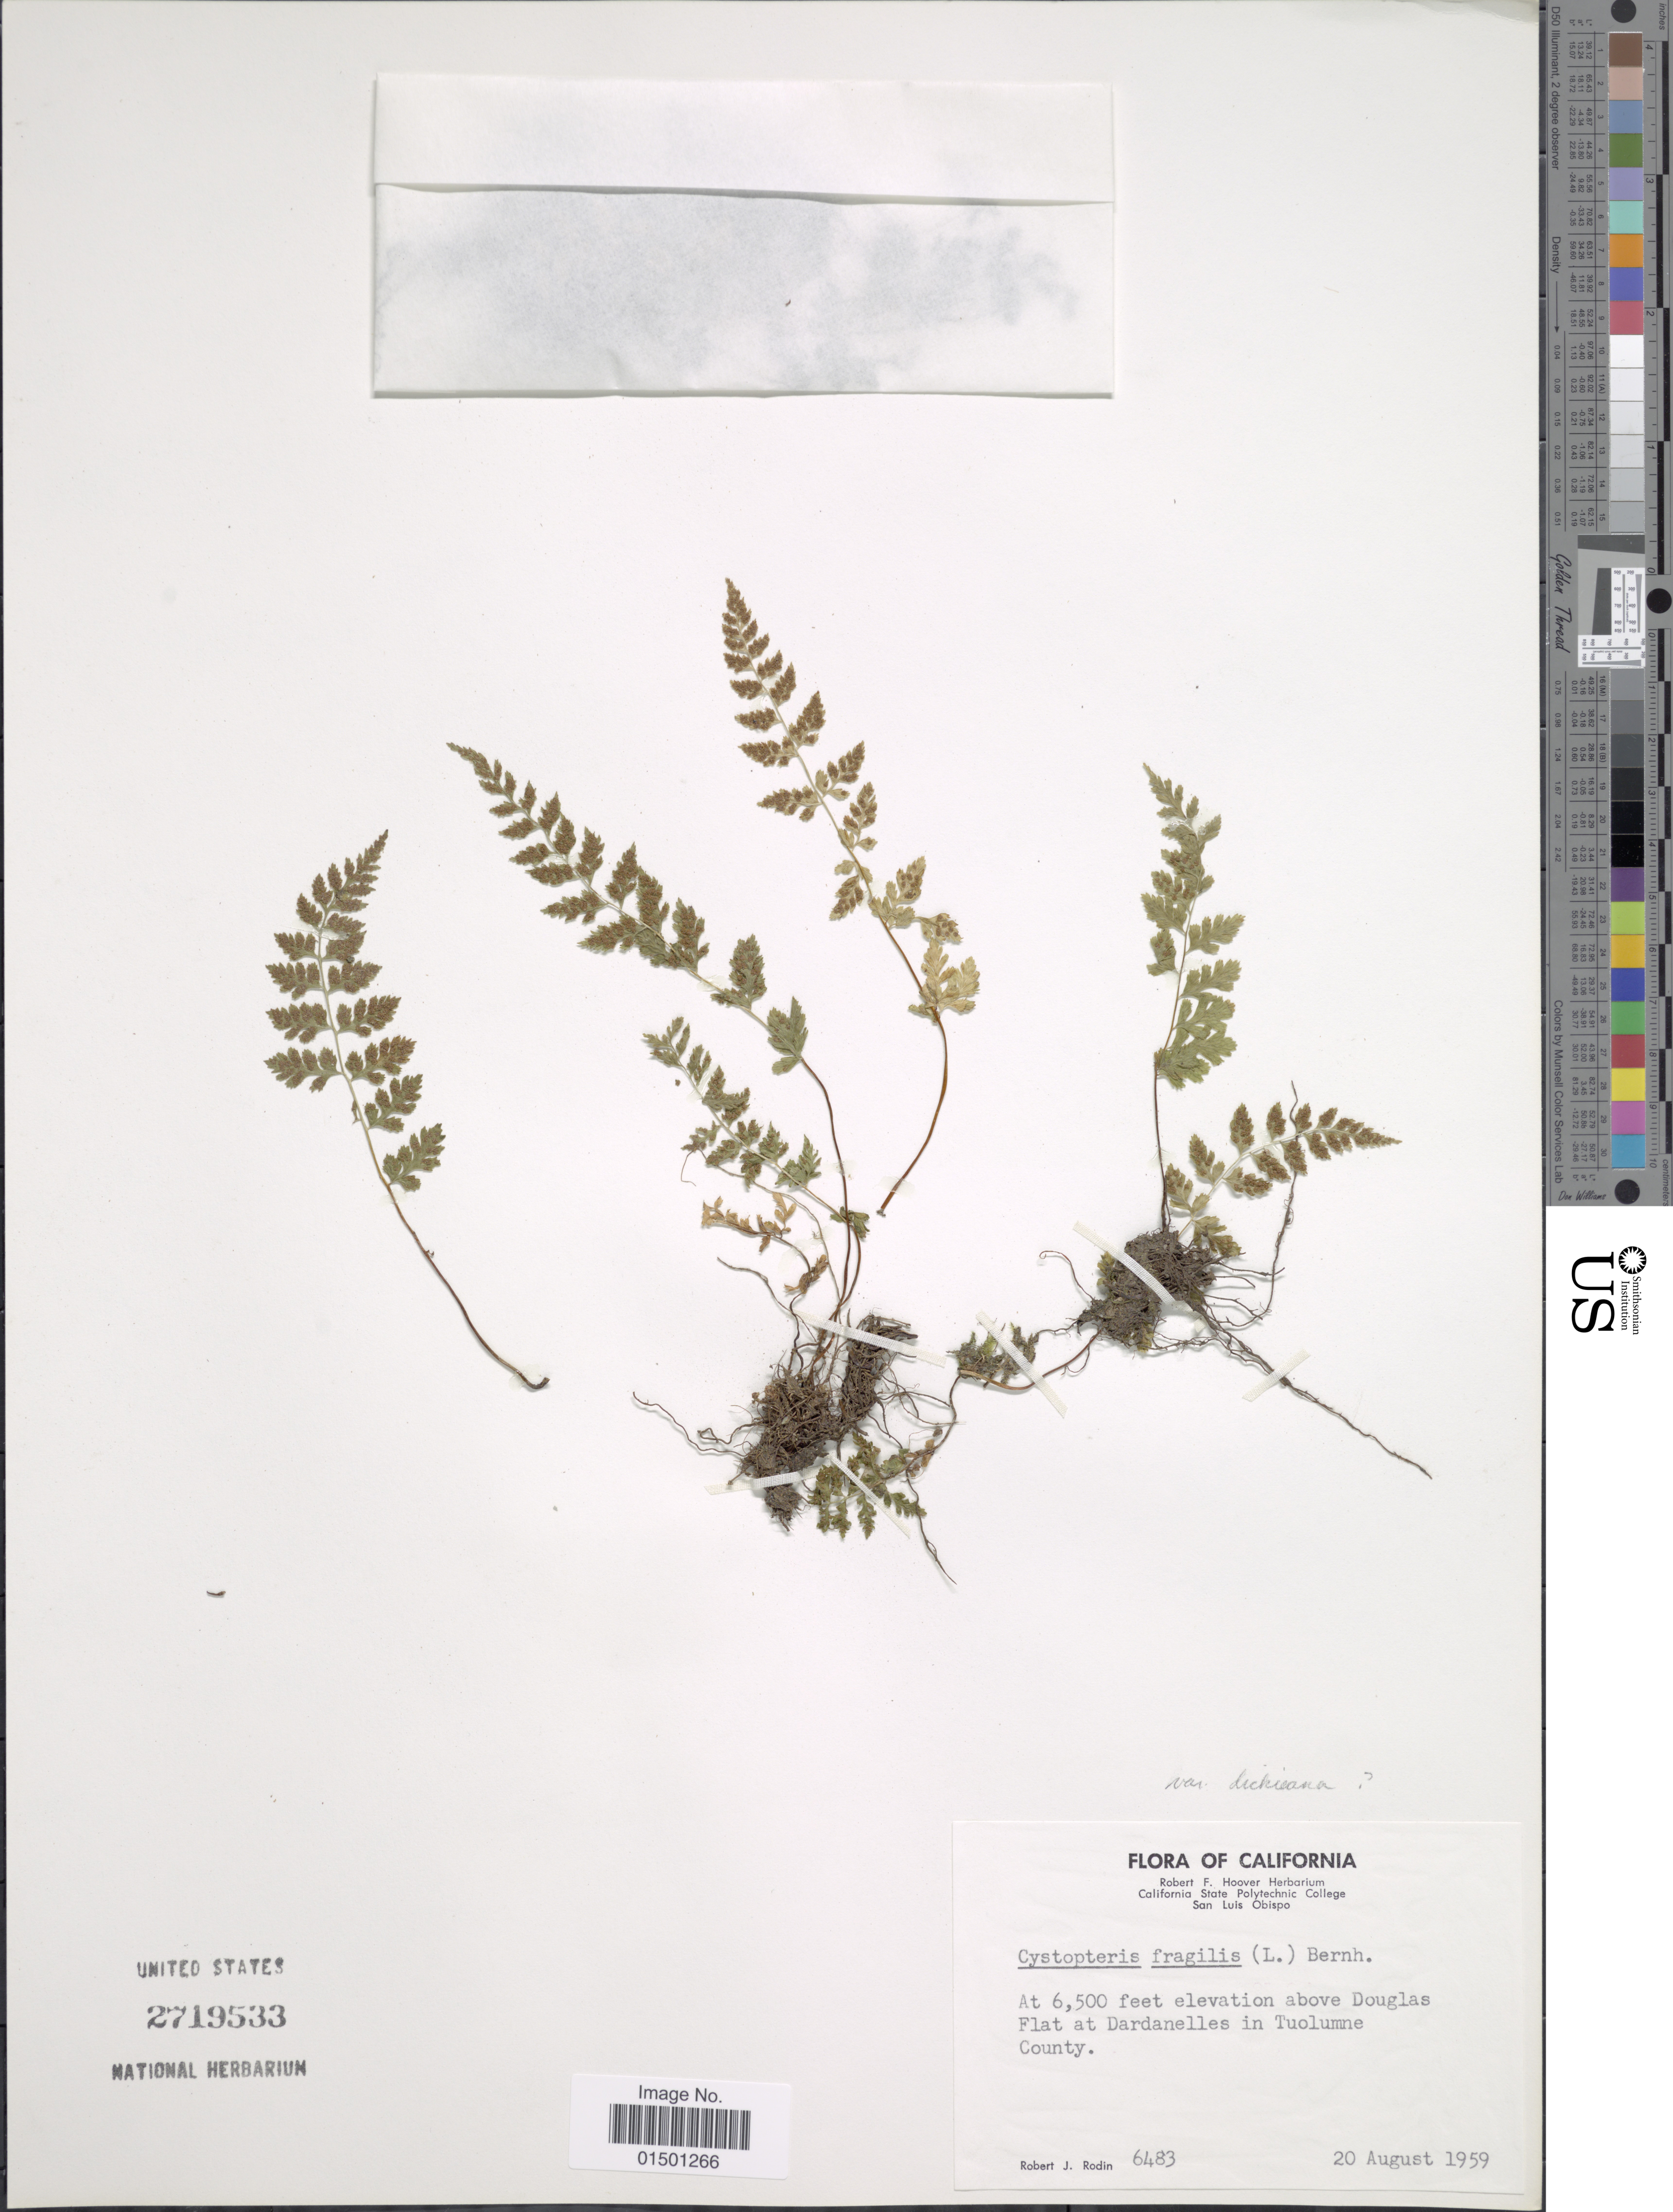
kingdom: Plantae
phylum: Tracheophyta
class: Polypodiopsida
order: Polypodiales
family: Cystopteridaceae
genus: Cystopteris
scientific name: Cystopteris fragilis var. dickieana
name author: B. Boivin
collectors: R. J. Rodin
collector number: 6483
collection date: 1959-08-20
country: United States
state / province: California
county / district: Tuolumne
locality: Above Douglas Flat at Dardanelles in Tuolumne County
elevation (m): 1981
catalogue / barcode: US 2719533